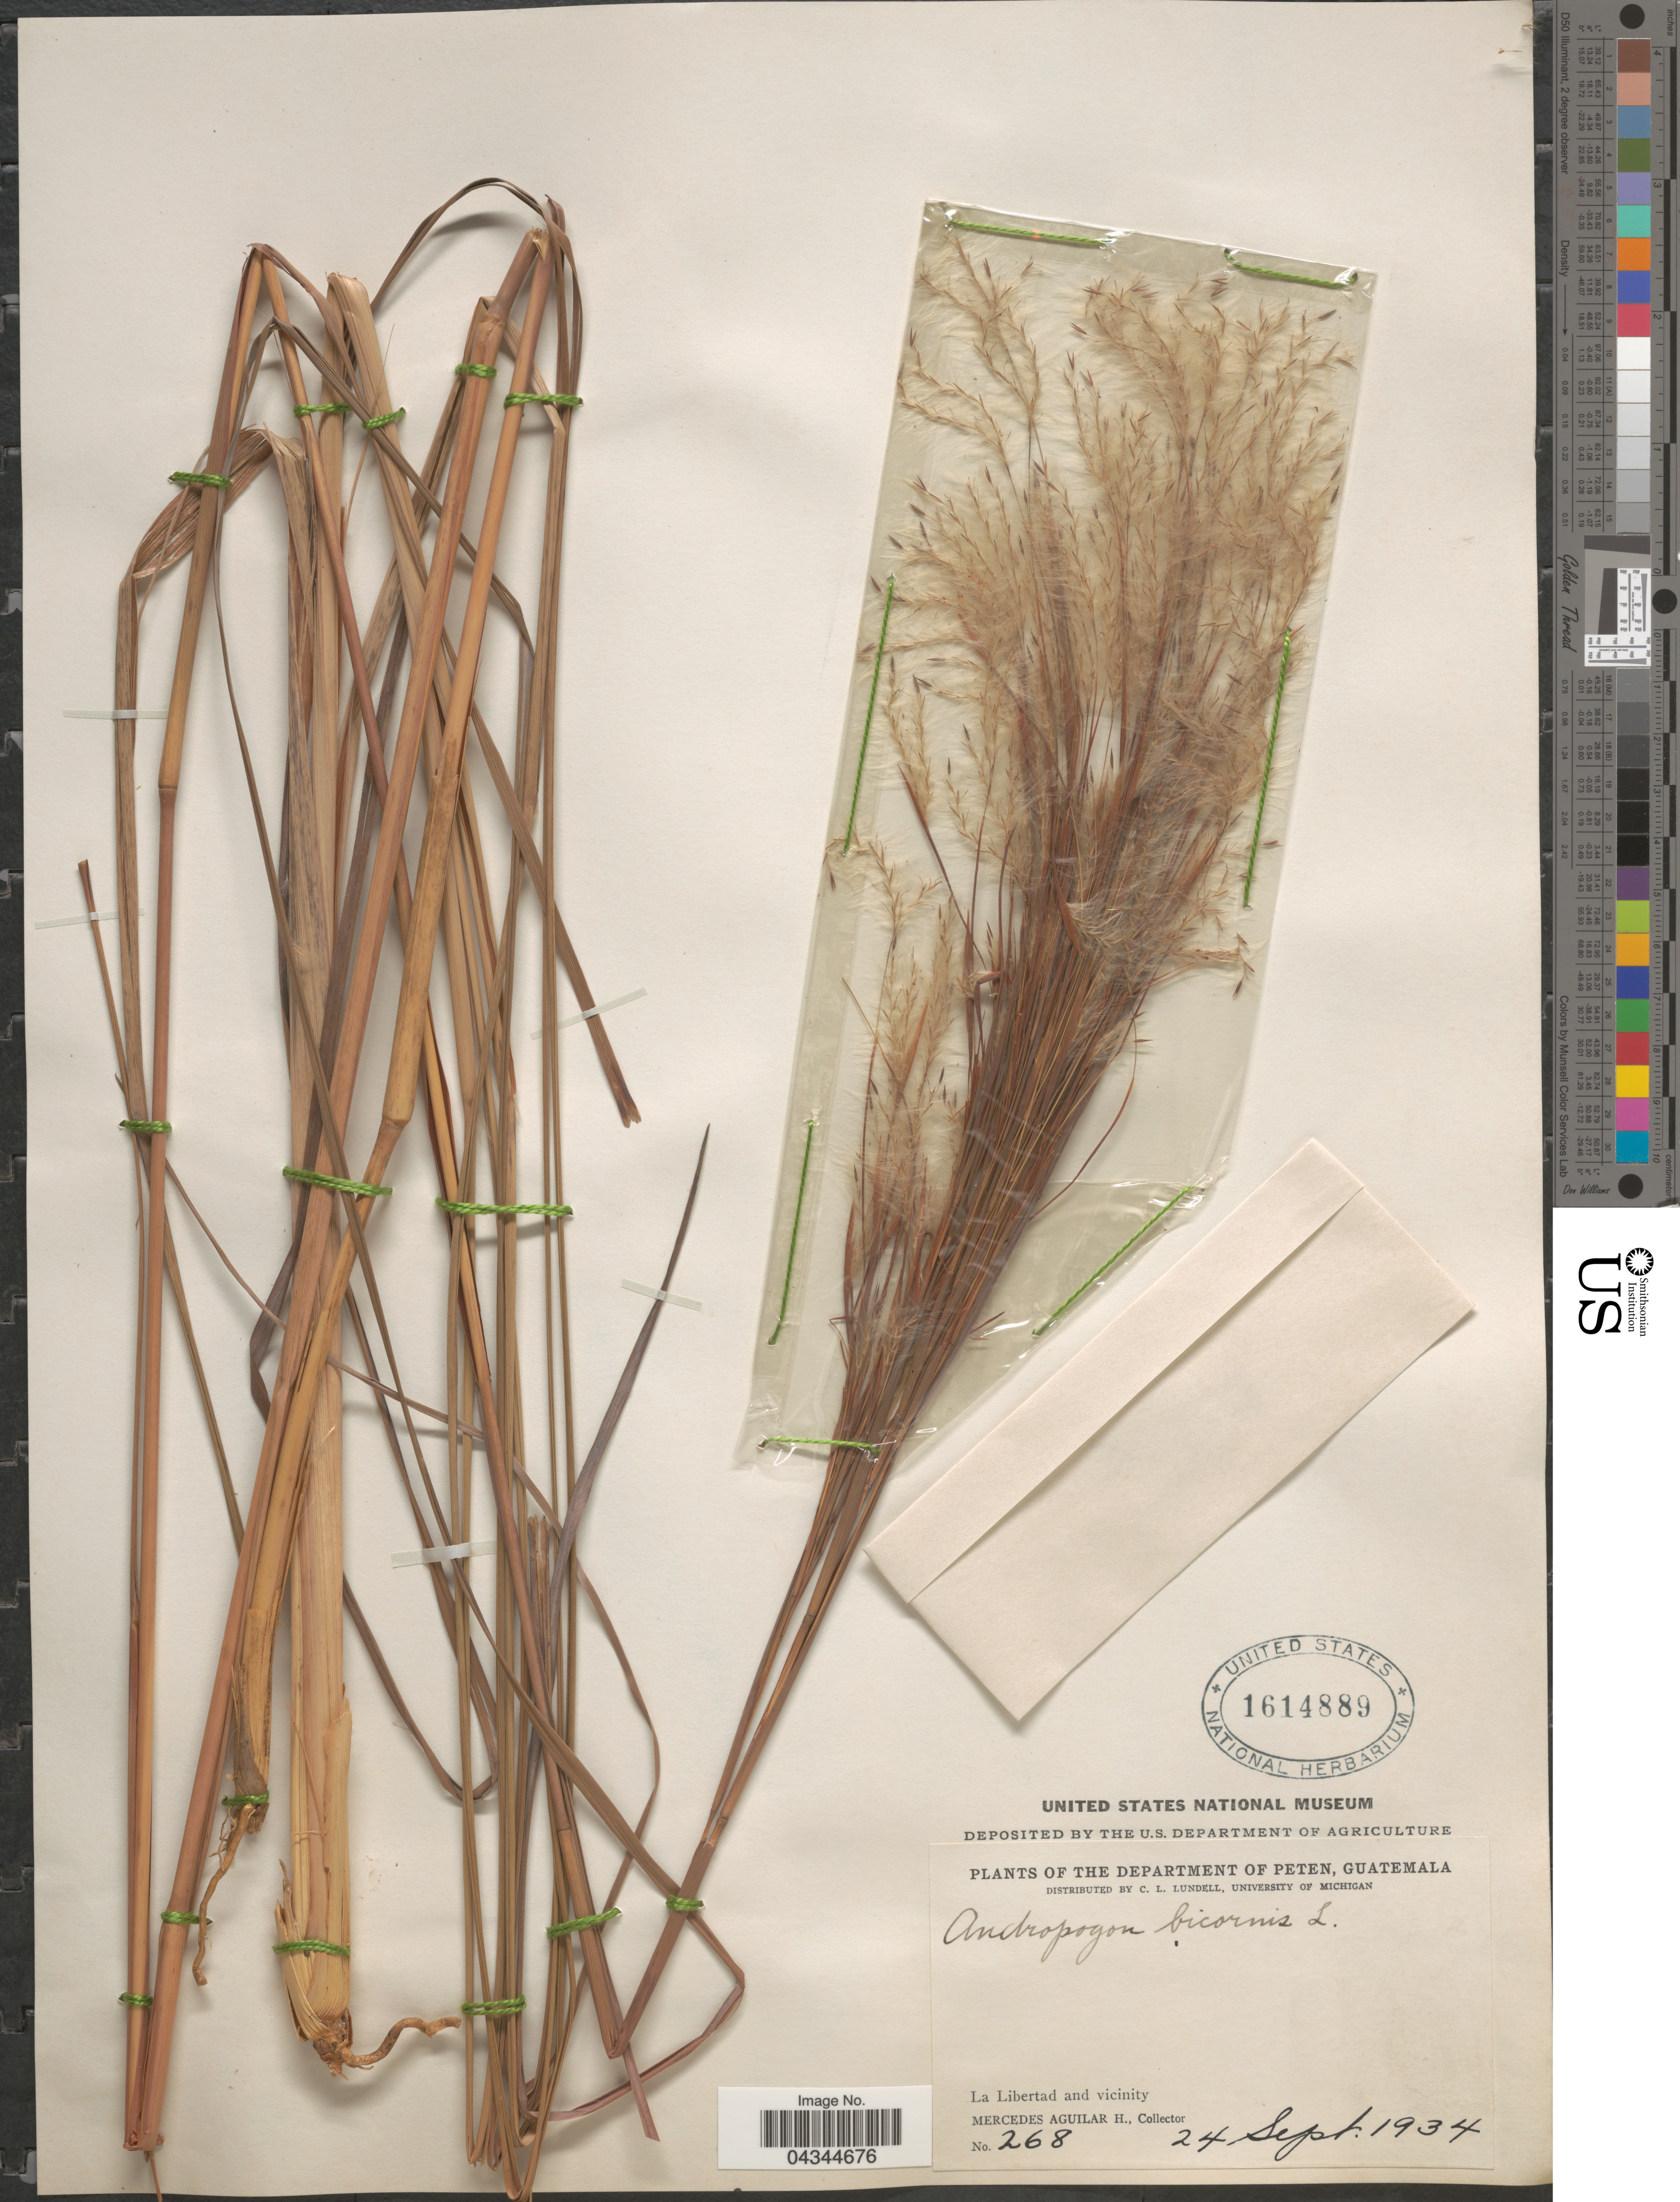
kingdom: Plantae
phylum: Tracheophyta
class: Liliopsida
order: Poales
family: Poaceae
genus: Andropogon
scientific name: Andropogon bicornis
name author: L.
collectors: M. Aguilar H.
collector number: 268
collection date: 1934-09-24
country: Guatemala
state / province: El Peten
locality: Department of Peten. La Libertad and vicinity.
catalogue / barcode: US 1614889